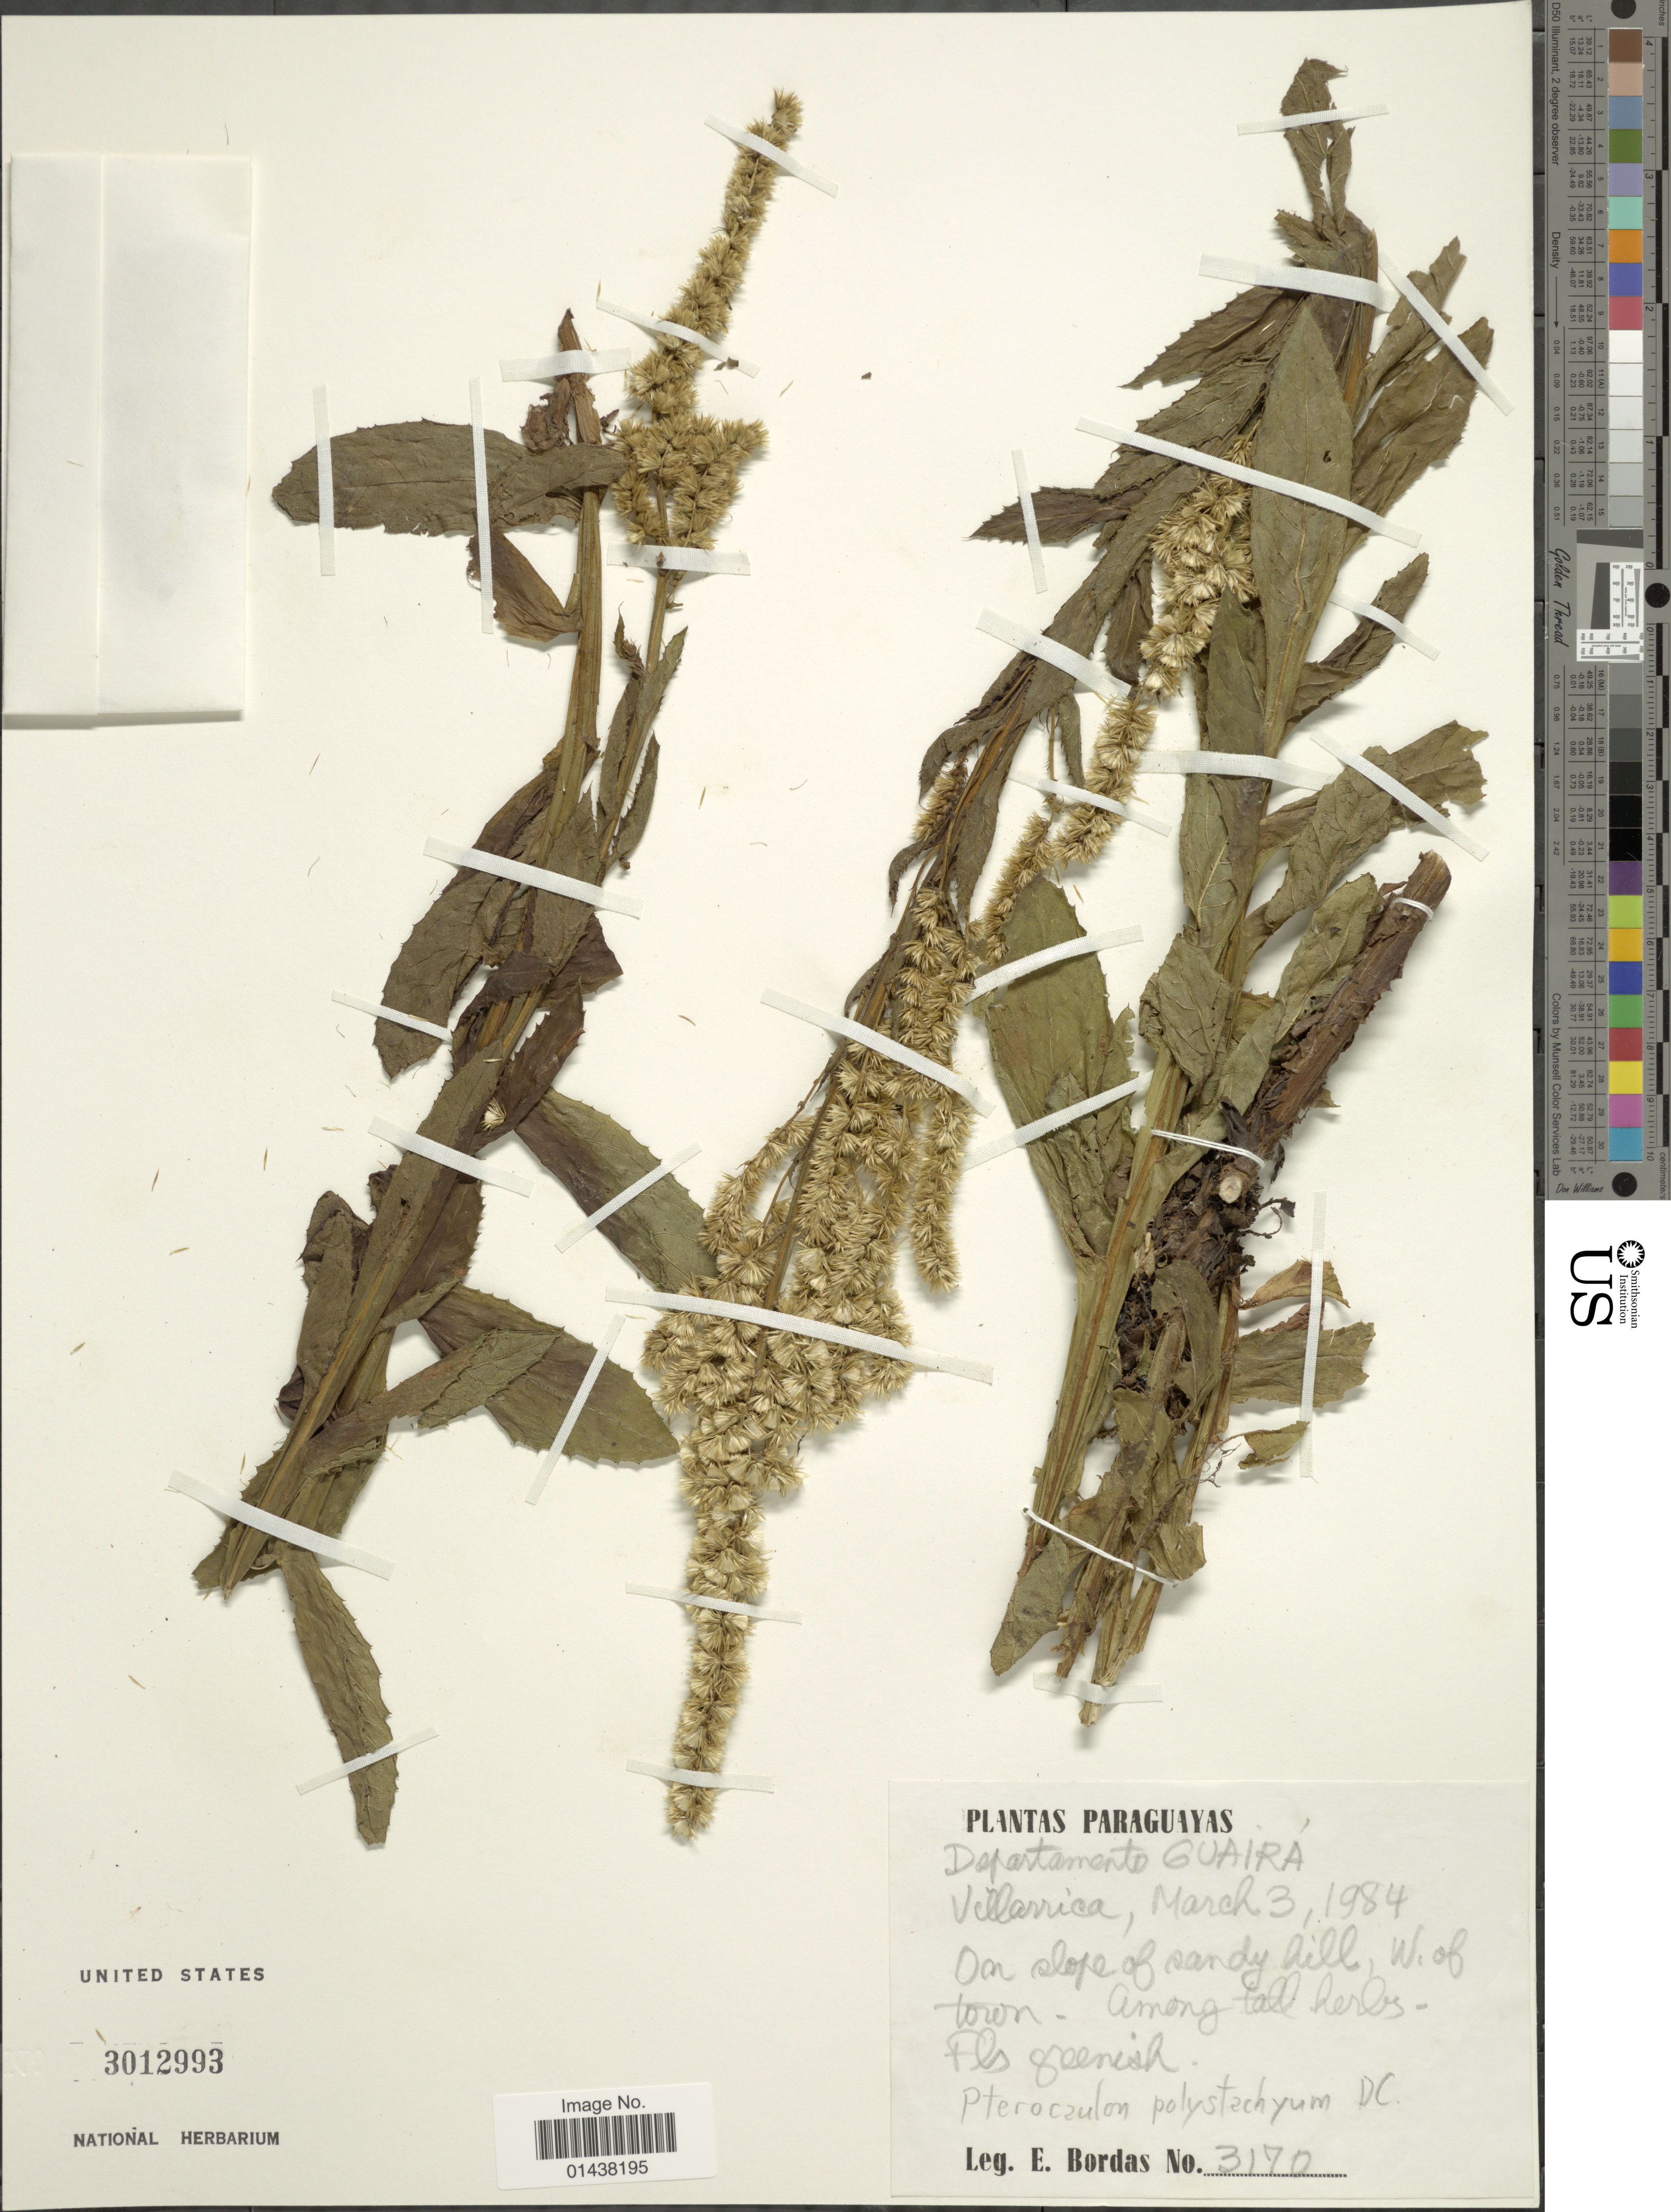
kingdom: Plantae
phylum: Tracheophyta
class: Magnoliopsida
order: Asterales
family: Asteraceae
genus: Pterocaulon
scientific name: Pterocaulon polystachyum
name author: DC.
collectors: E. Bordas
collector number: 3170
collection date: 1984-03-03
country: Paraguay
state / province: Guaira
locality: Villarrica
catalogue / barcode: US 3012993